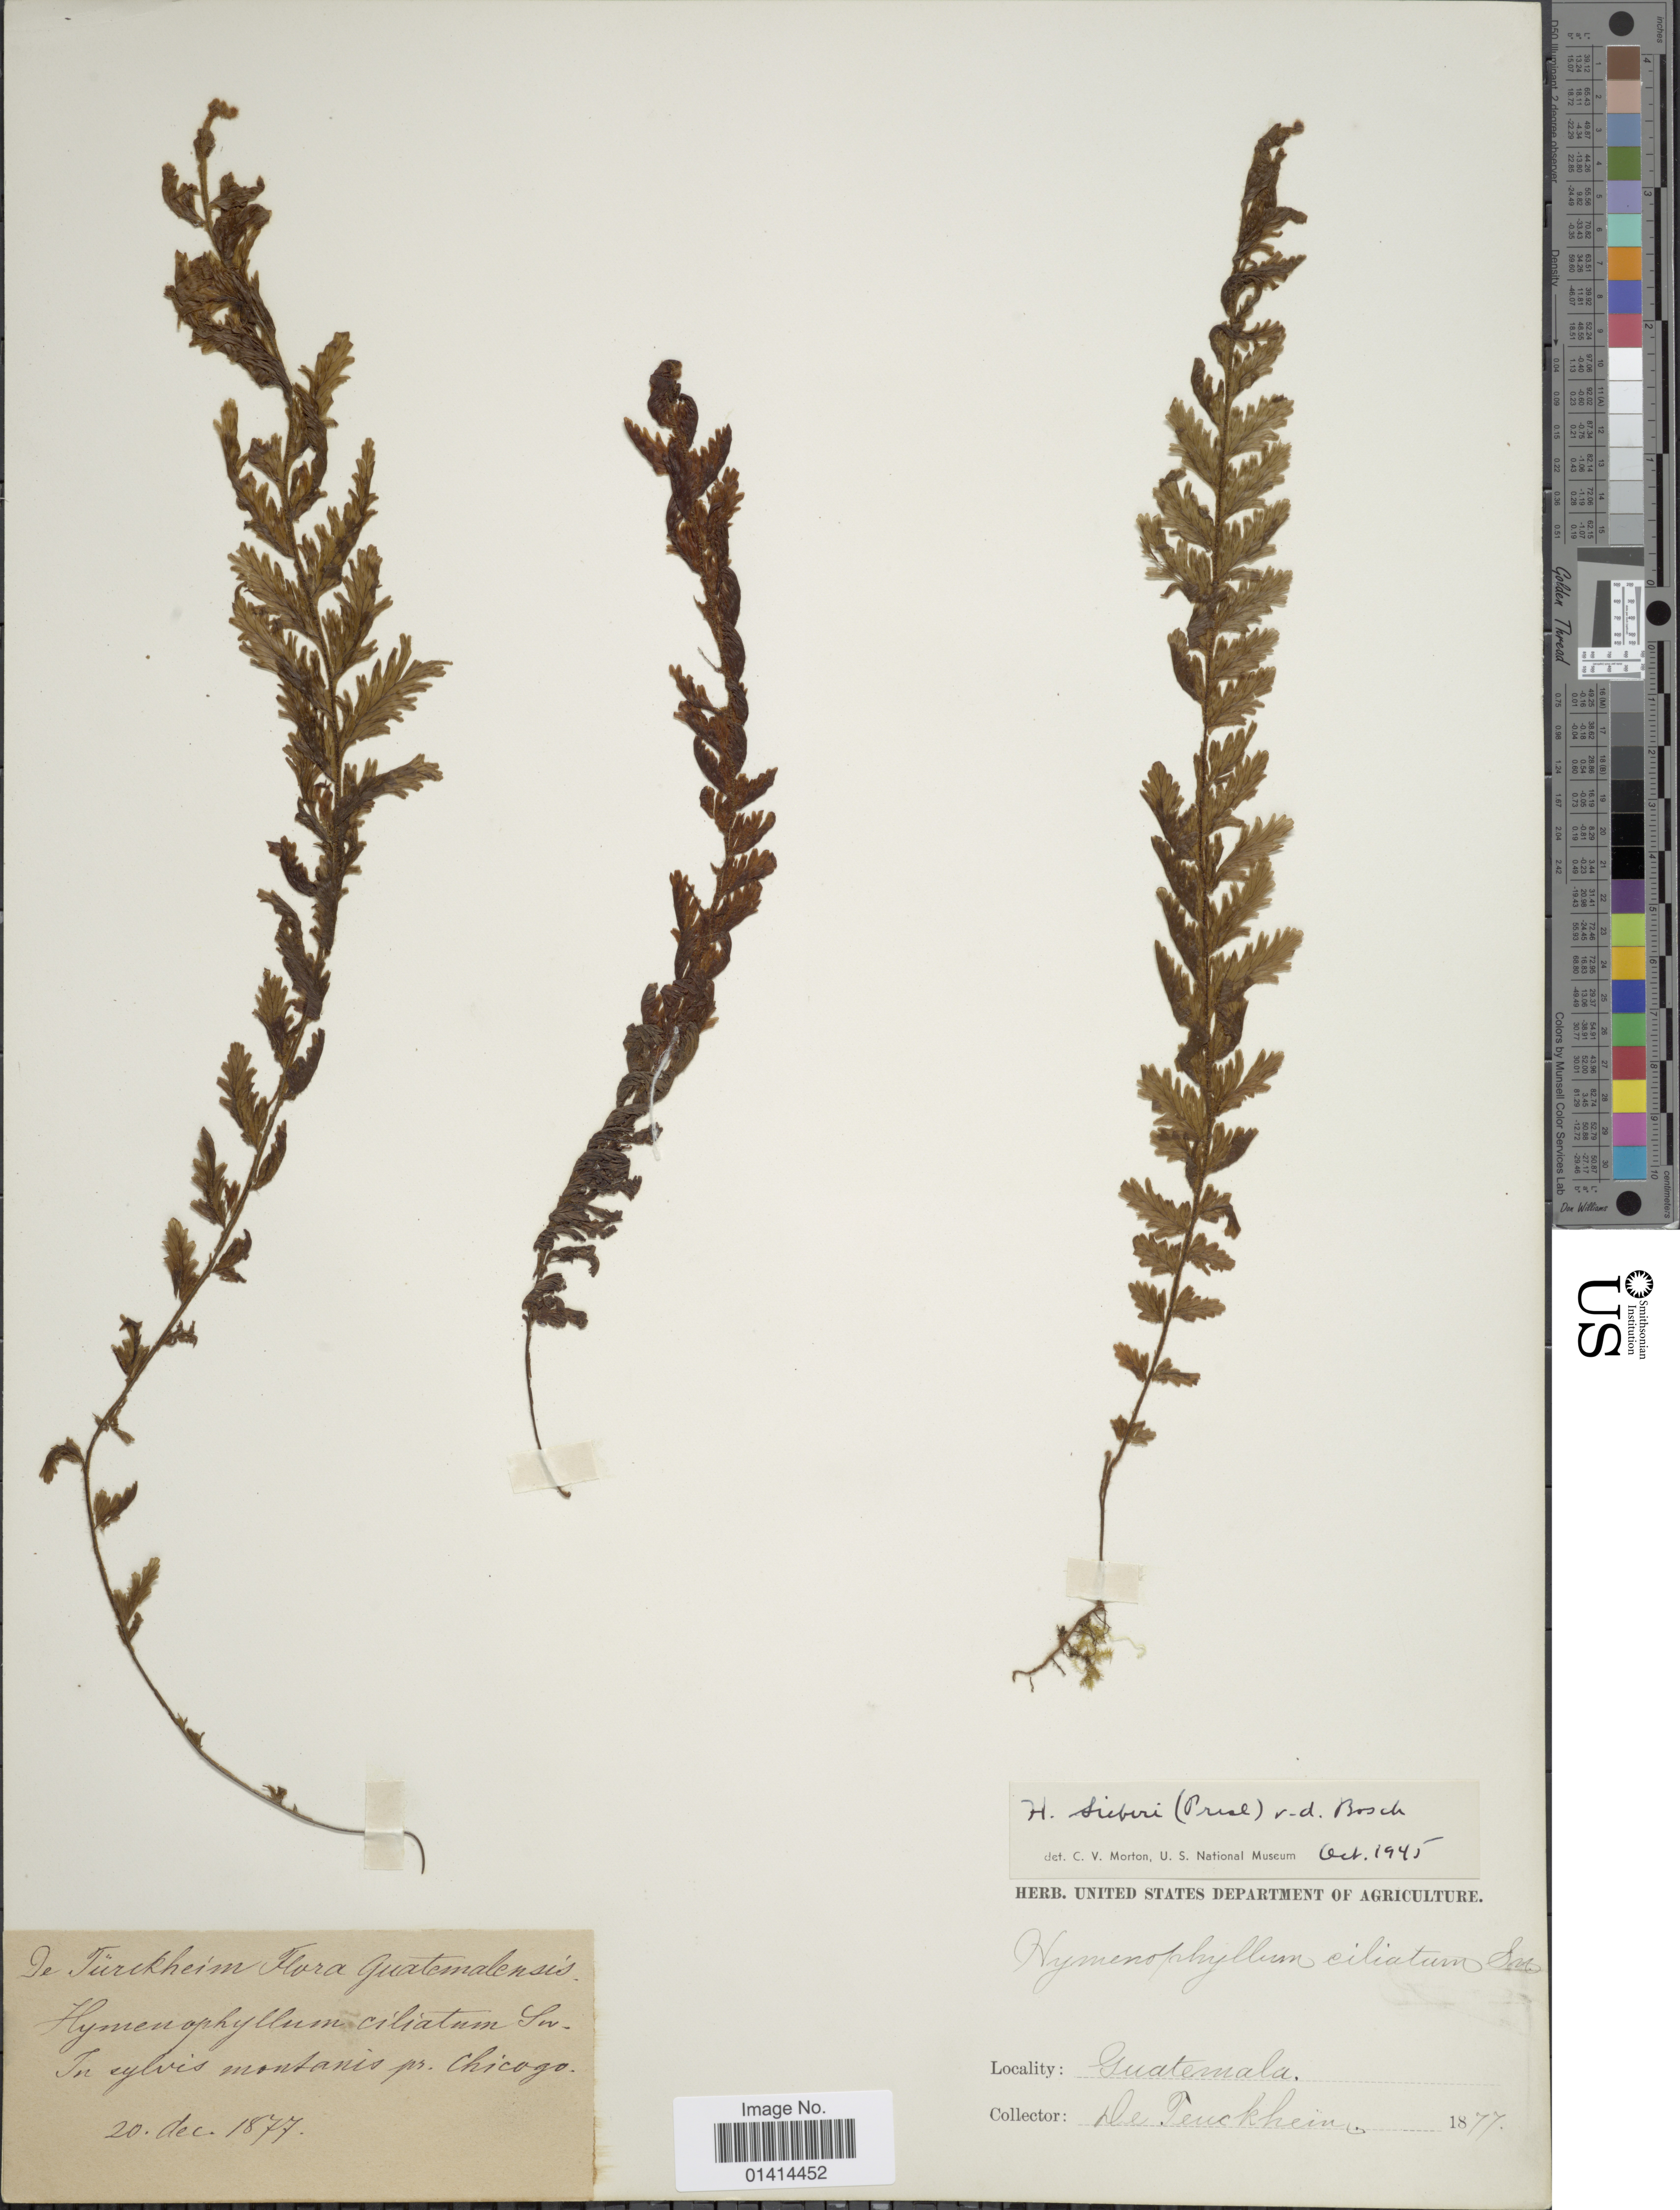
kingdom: Plantae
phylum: Tracheophyta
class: Polypodiopsida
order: Hymenophyllales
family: Hymenophyllaceae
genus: Hymenophyllum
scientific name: Hymenophyllum sieberi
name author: (C. Presl) Bosch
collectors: -. De Türckheim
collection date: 1877-12-20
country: Guatemala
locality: In sylvis montanis pr Chicago